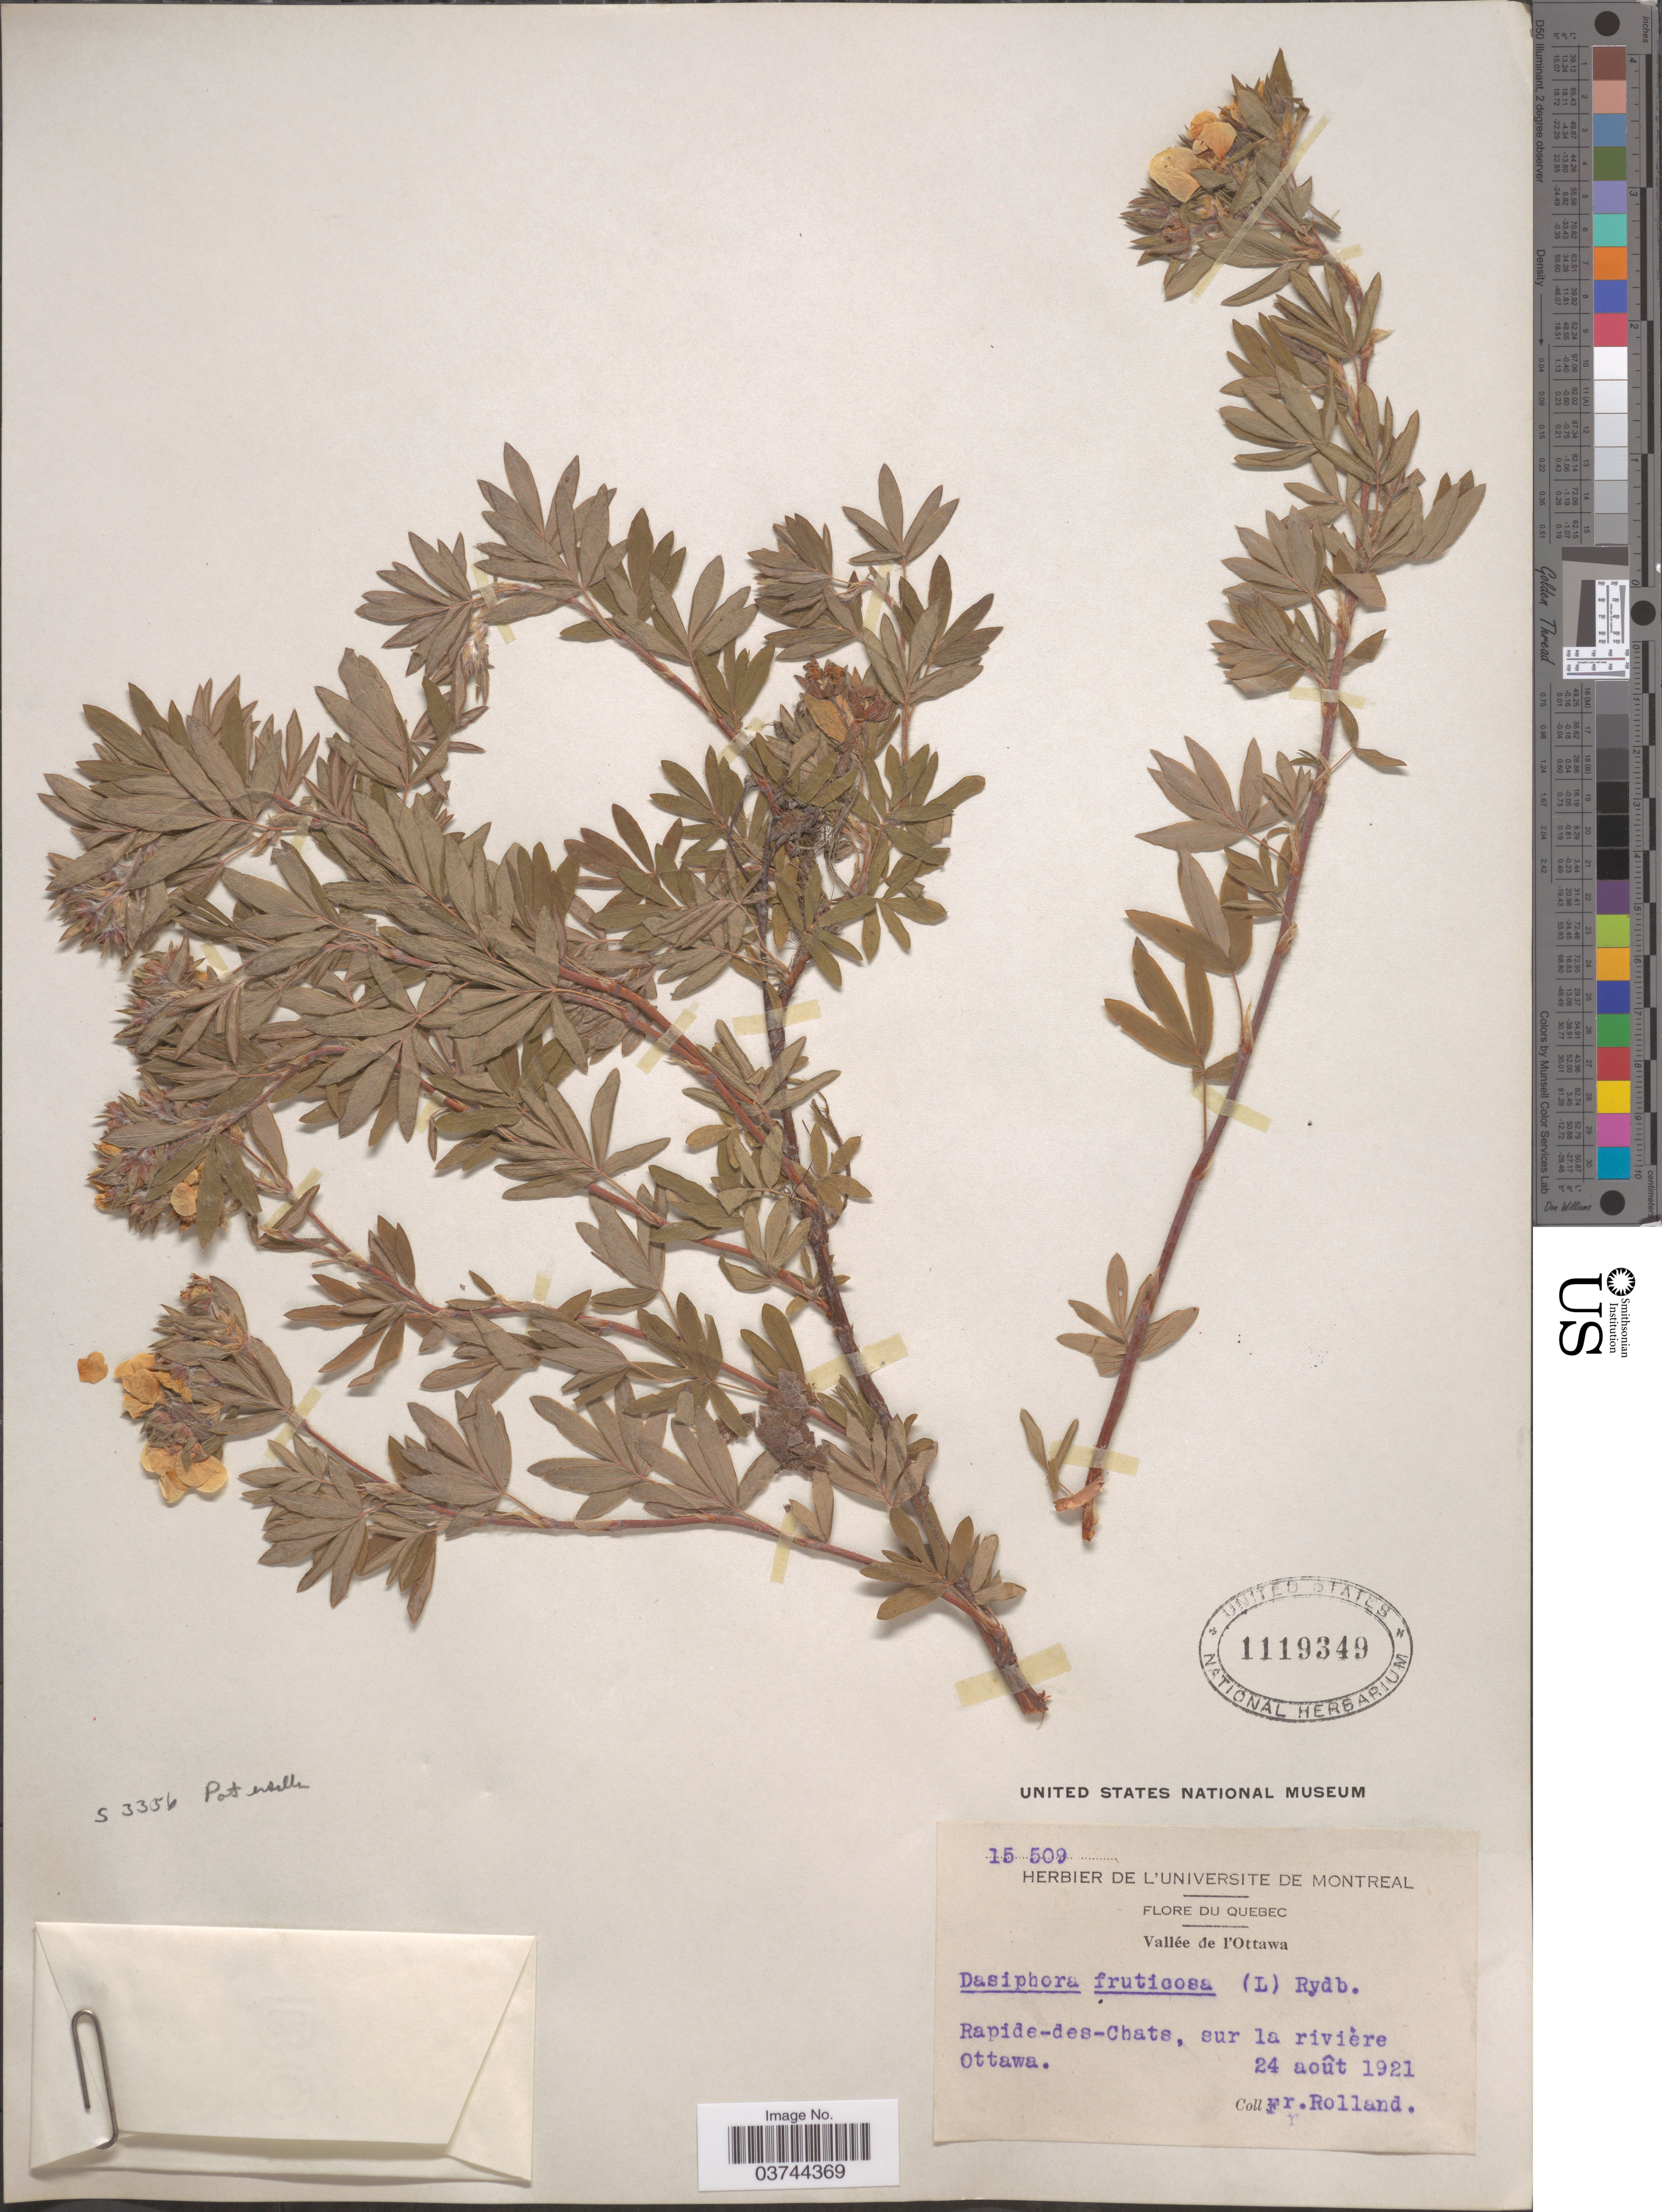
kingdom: Plantae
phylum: Tracheophyta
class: Magnoliopsida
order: Rosales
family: Rosaceae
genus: Dasiphora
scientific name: Dasiphora fruticosa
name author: (L.) Rydb.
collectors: F. Rolland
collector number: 15509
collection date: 1921-08-24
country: Canada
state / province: Quebec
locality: Vallée de l'Ottawa. Rapide-des-Chats, sur la rivière Ottawa.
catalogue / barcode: US 1119349